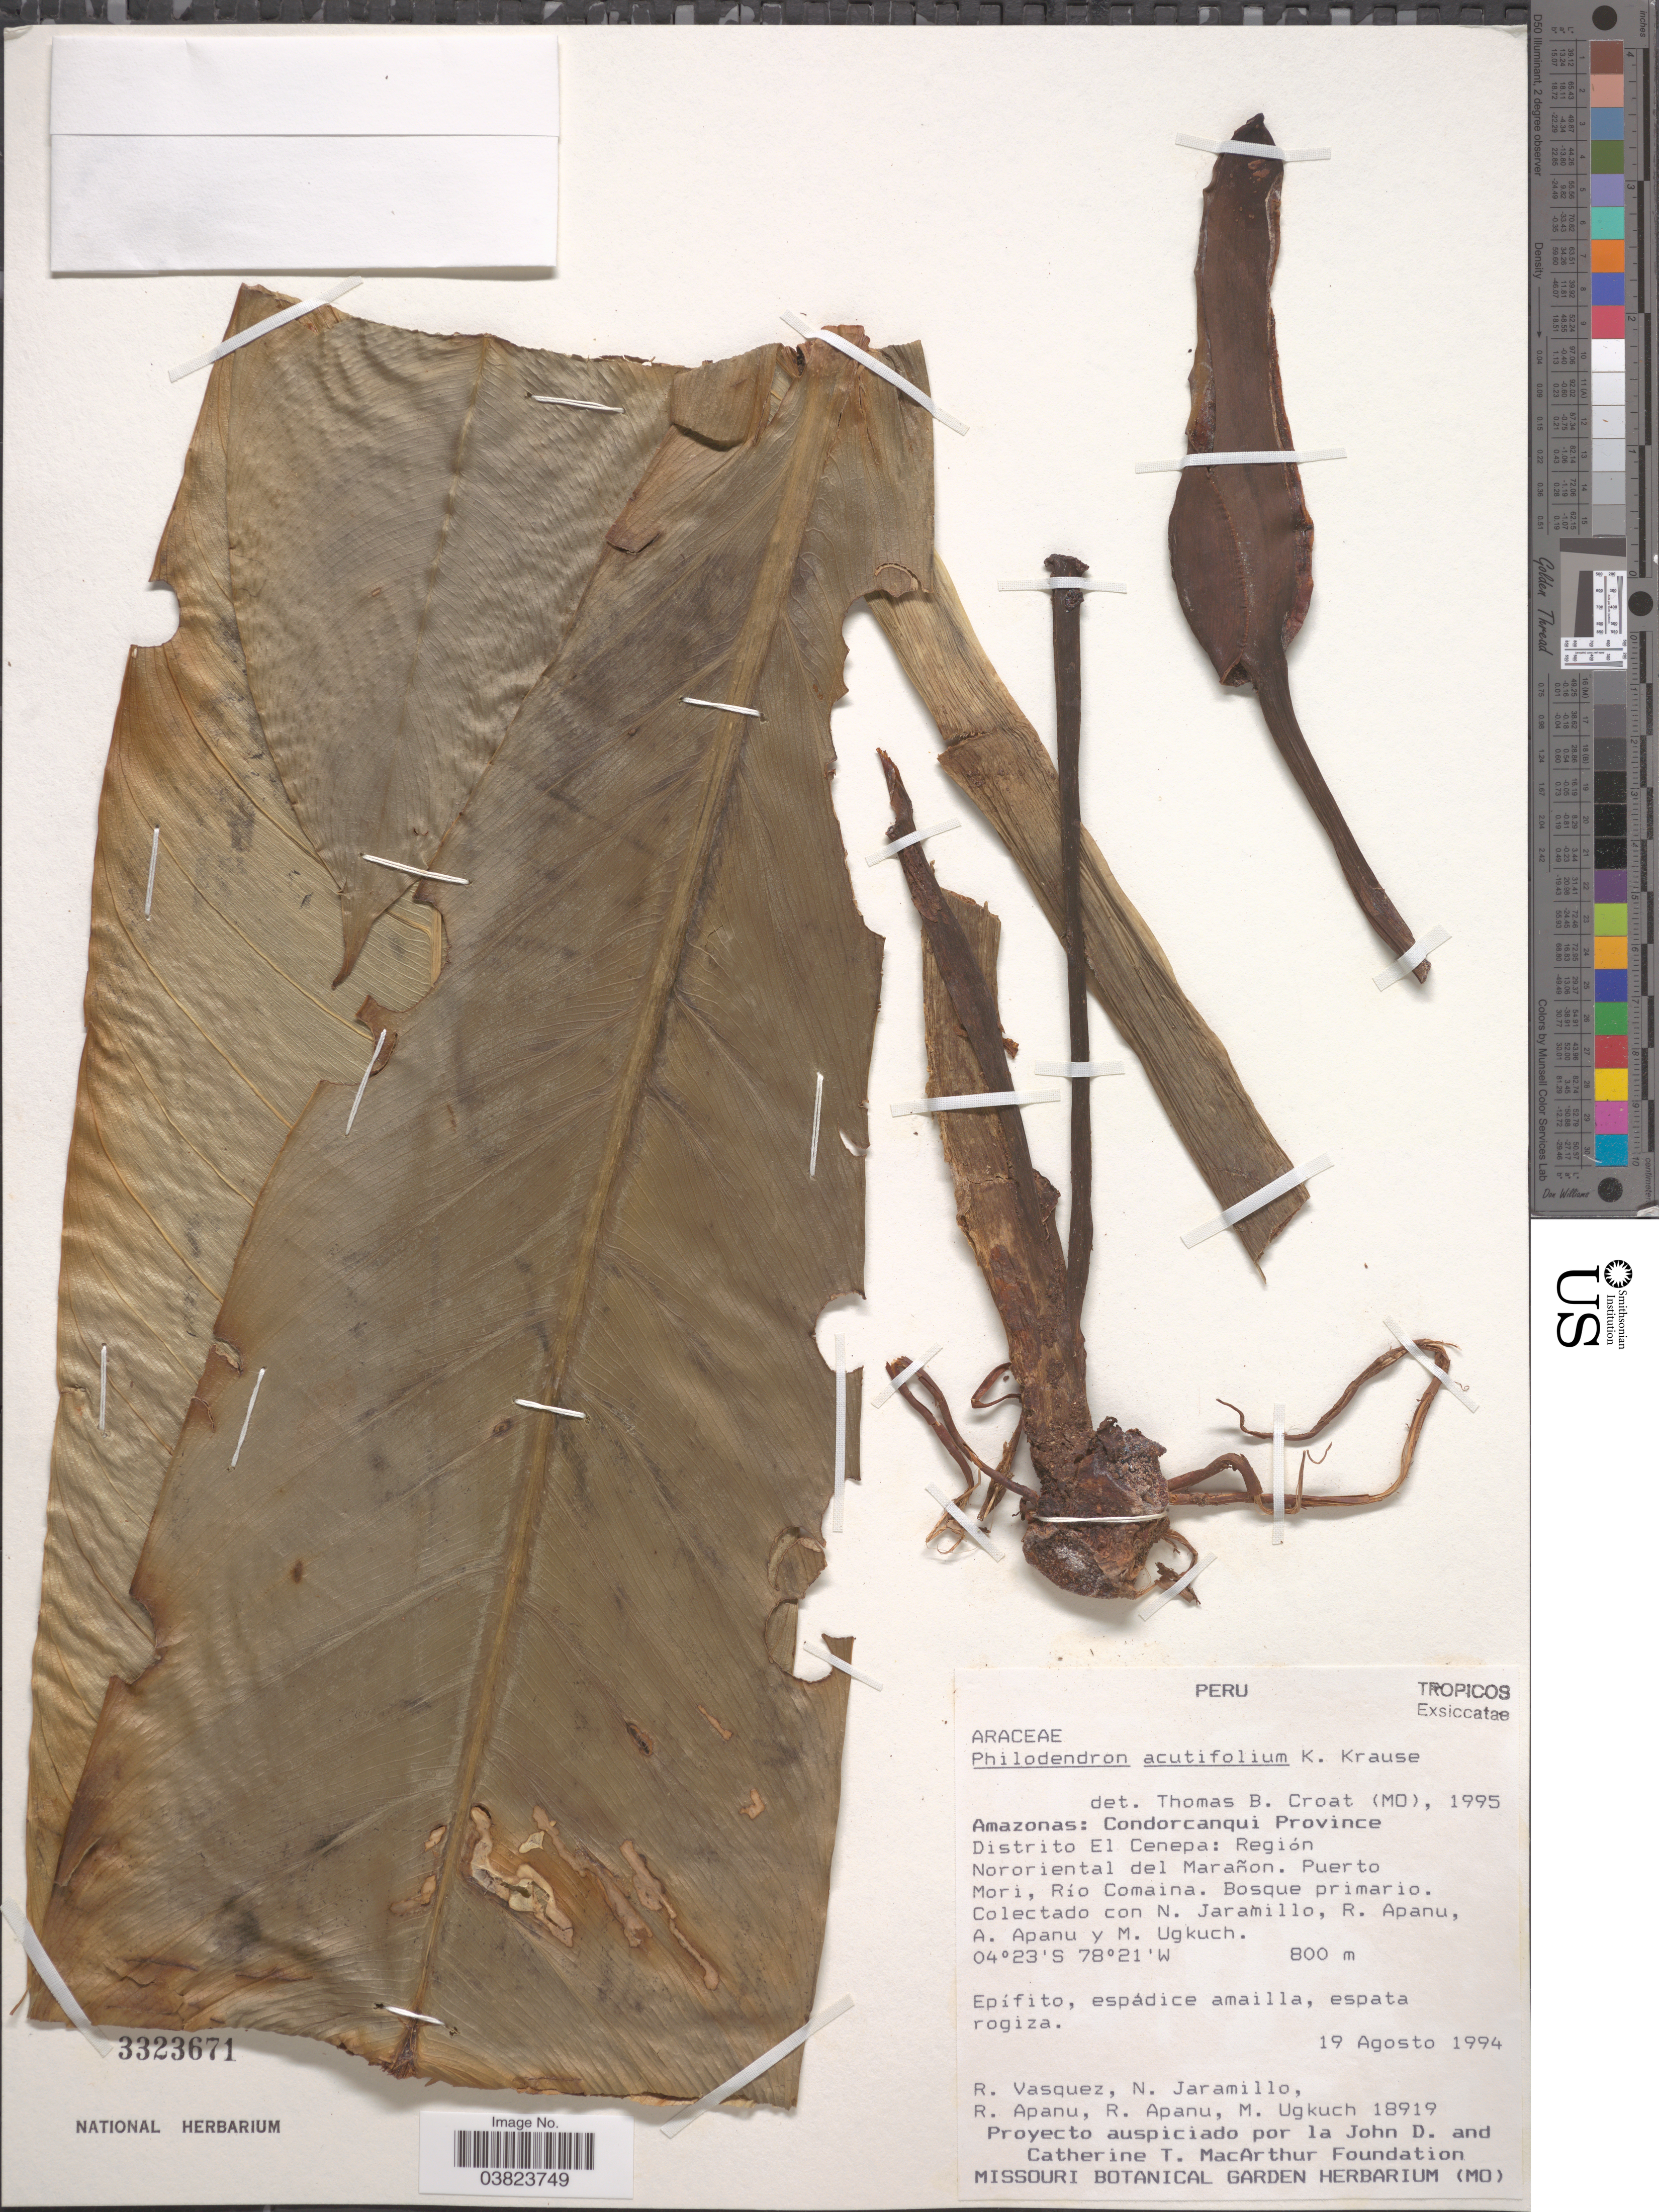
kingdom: Plantae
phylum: Tracheophyta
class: Liliopsida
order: Alismatales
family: Araceae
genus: Philodendron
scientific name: Philodendron acutifolium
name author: K. Krause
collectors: R. Vasquez, N. Jaramillo, R. Apanu, R. Apanu & M. Ugkuch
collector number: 18919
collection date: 1994-08-19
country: Peru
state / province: Amazonas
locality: Condorcanqui Province. Distrito El Cenepa: Región Nororiental del Marañon. Puerto Mori, Río Comaina.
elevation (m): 800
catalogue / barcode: US 3323671